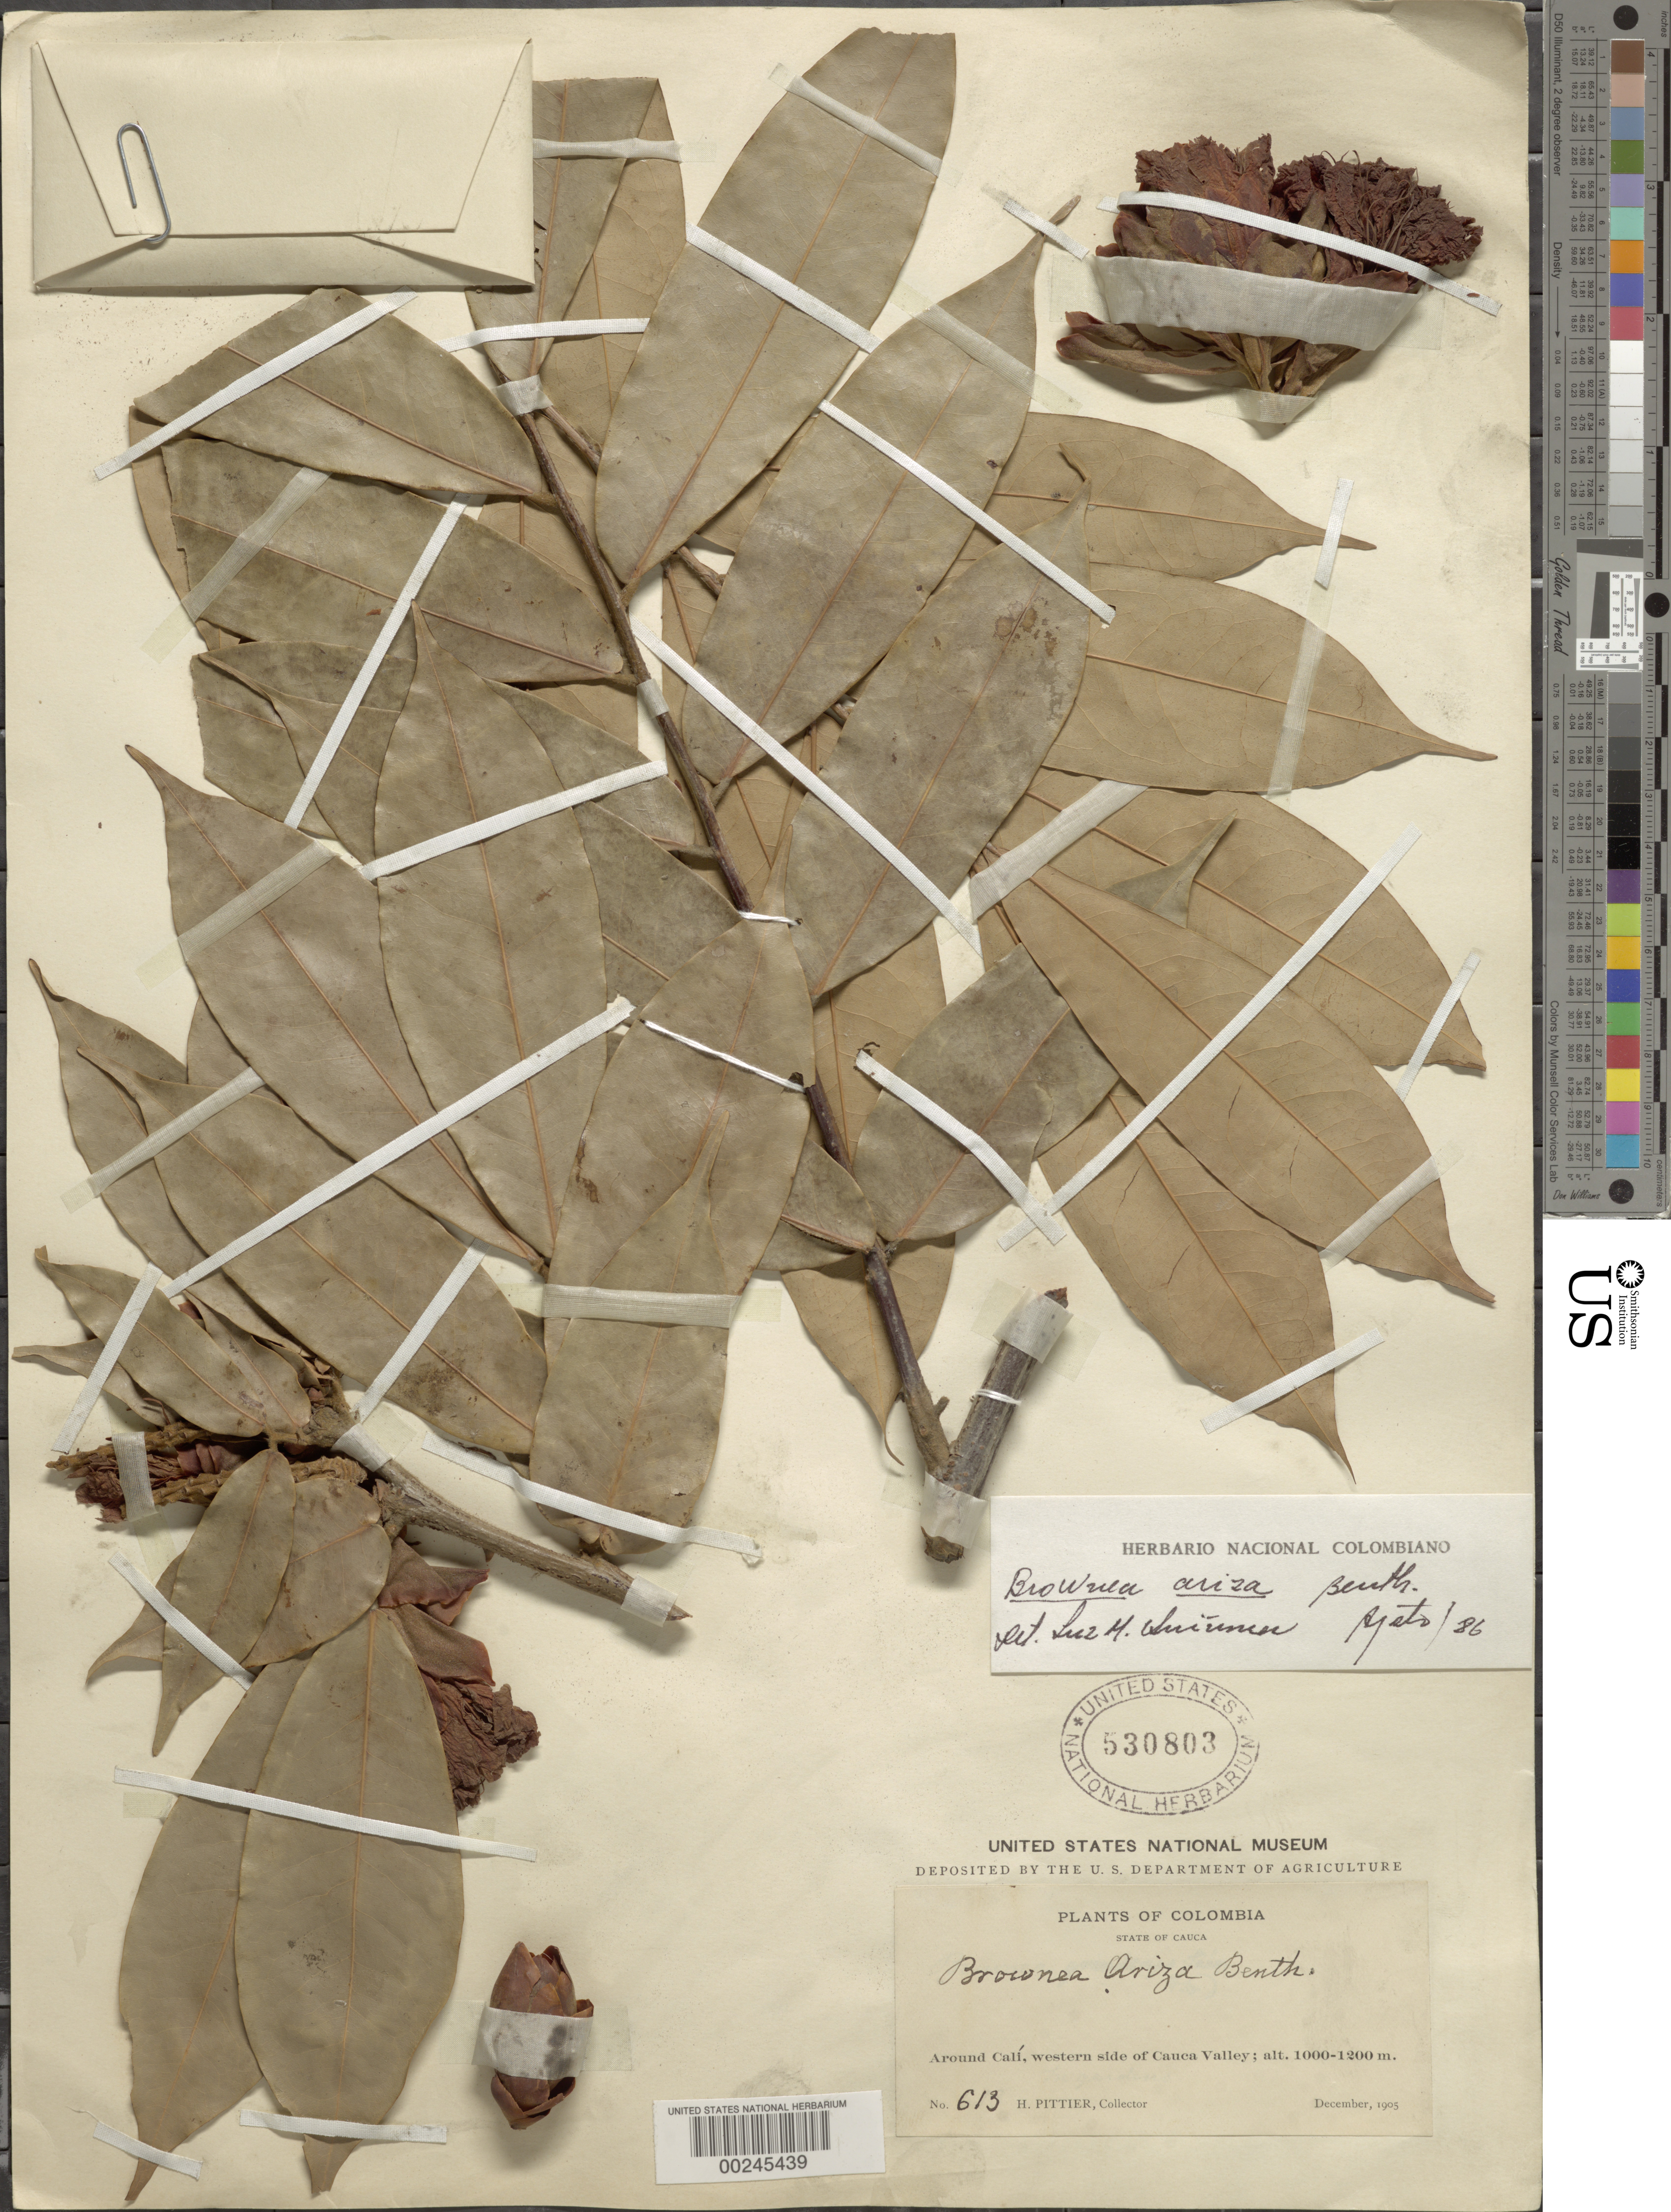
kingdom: Plantae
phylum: Tracheophyta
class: Magnoliopsida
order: Fabales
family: Fabaceae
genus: Brownea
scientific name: Brownea grandiceps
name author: Jacq.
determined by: Santos-Silva, J.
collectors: H. F. Pittier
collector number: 613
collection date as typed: Dec 1905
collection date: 1905-12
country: Colombia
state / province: Cauca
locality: Around Cali, western side of Cauca Valley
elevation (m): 1000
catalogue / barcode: US 530803